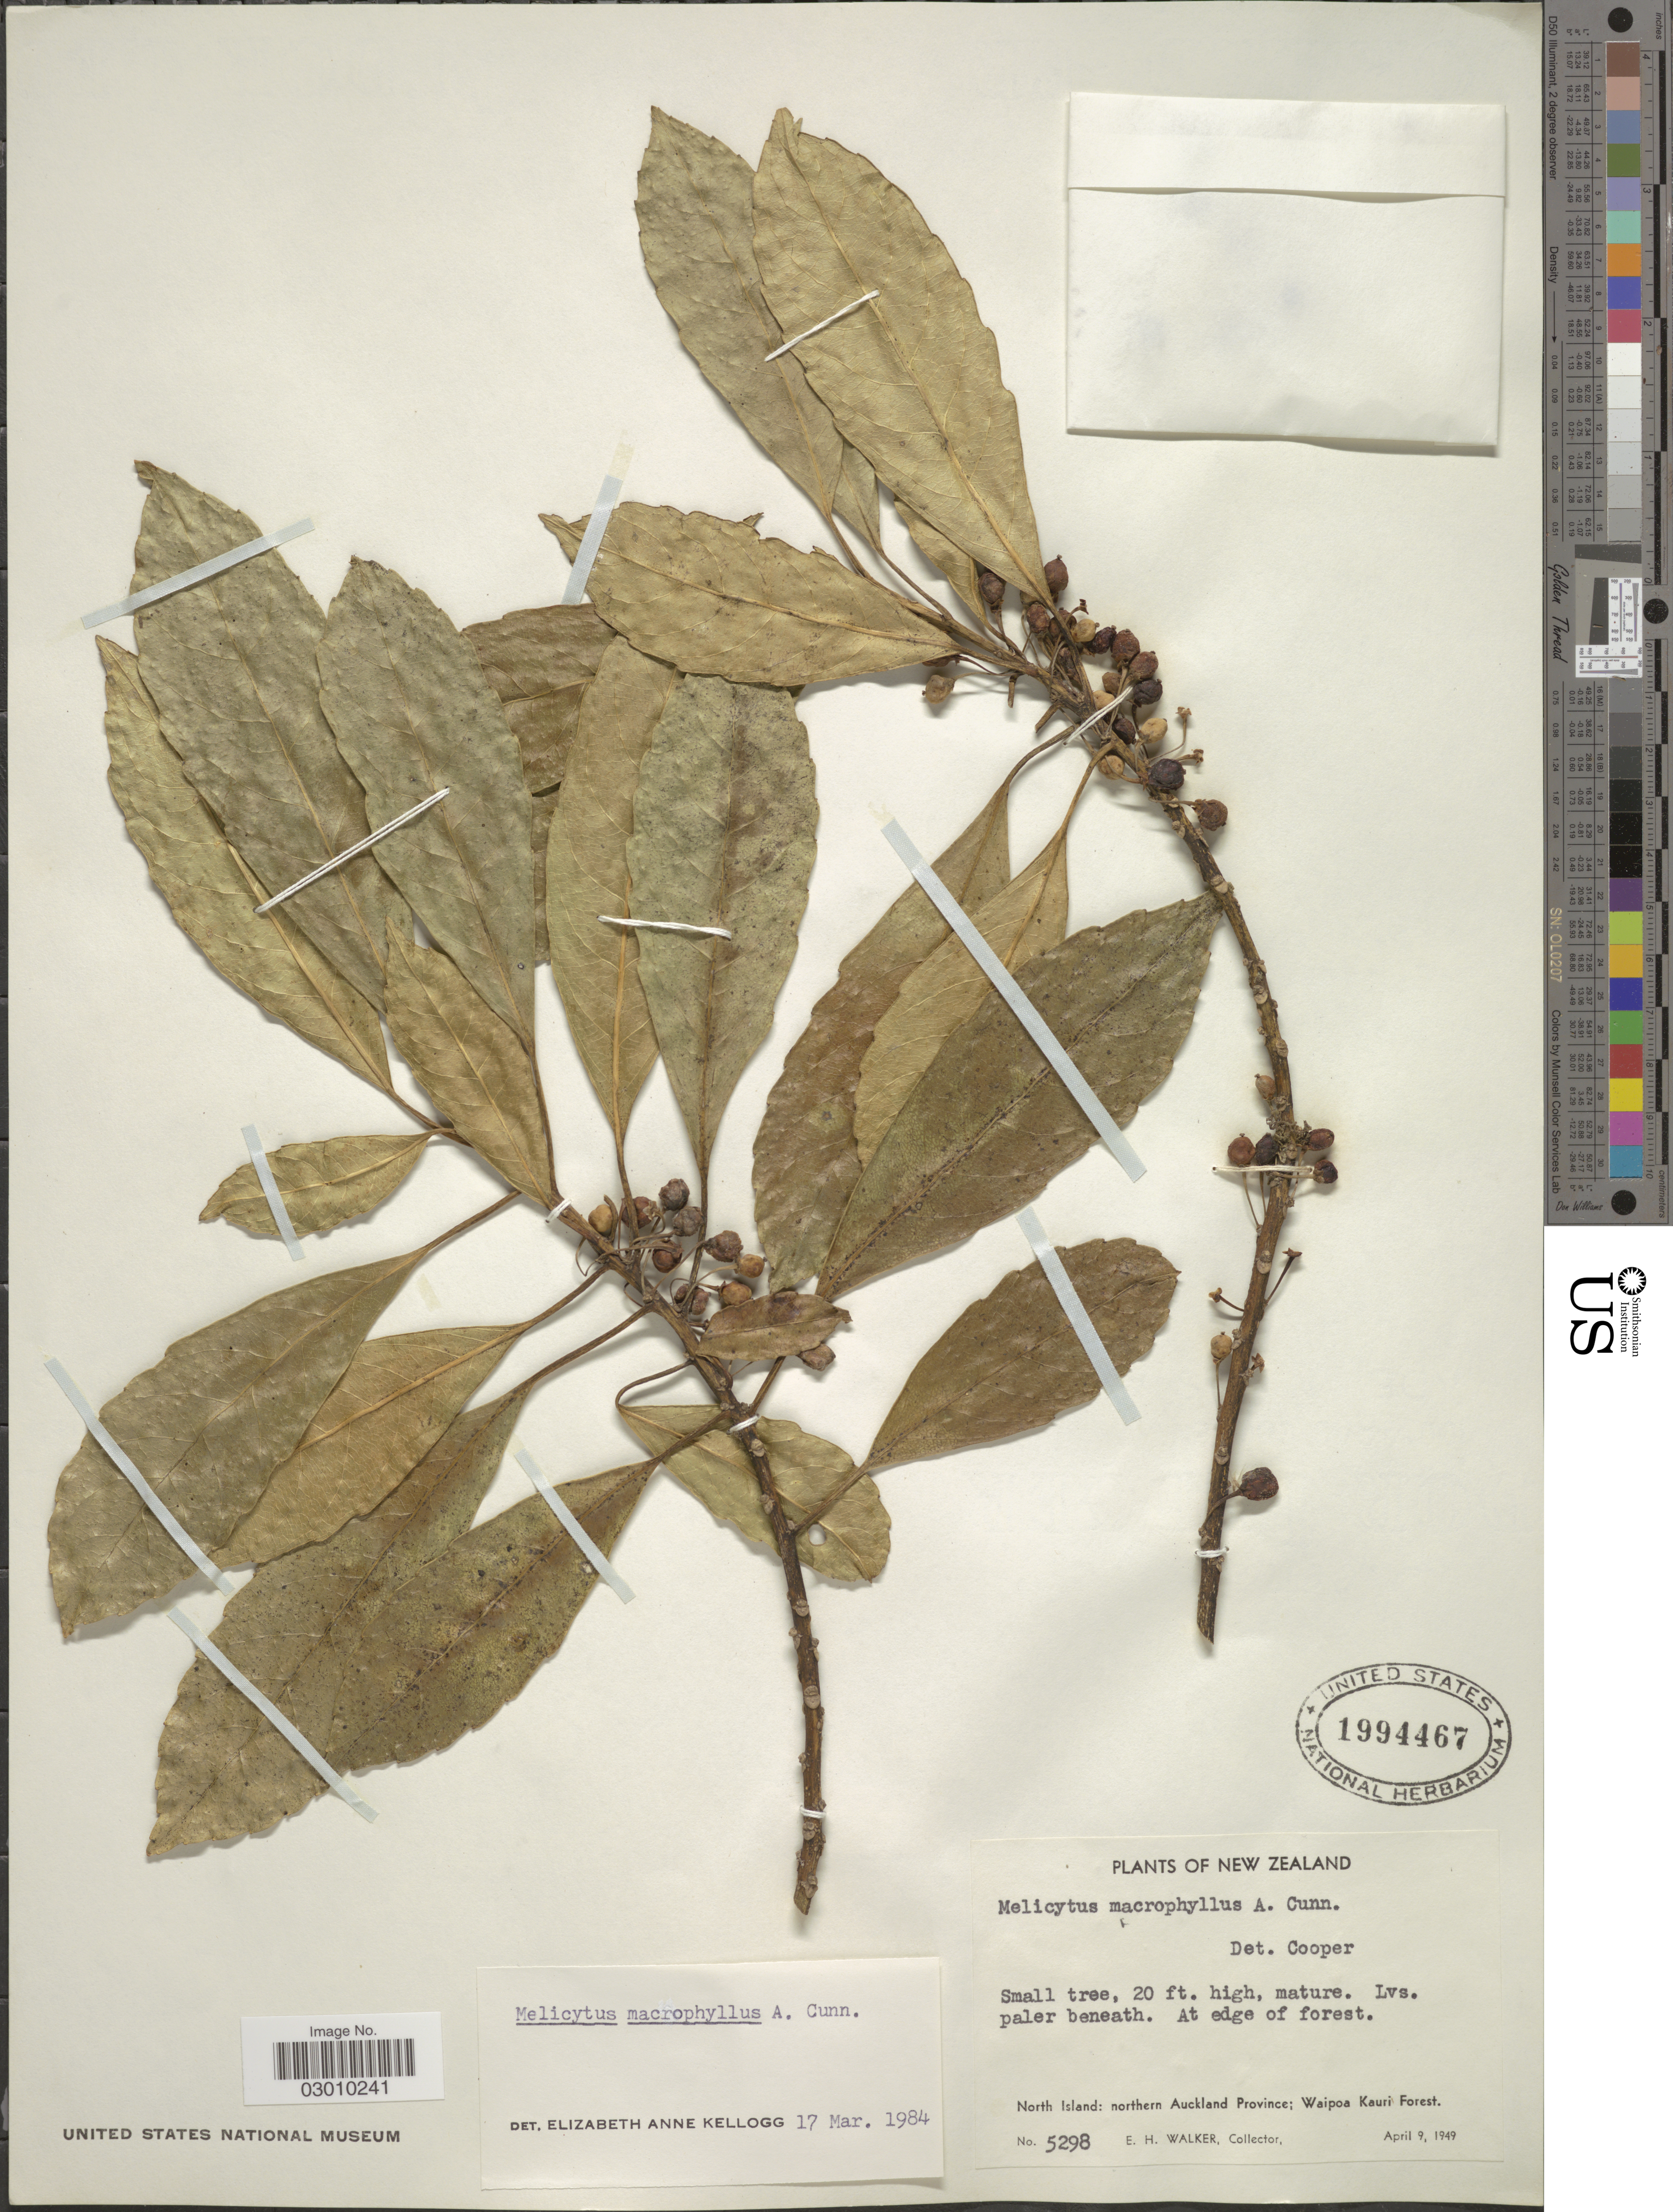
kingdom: Plantae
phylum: Tracheophyta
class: Magnoliopsida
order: Malpighiales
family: Violaceae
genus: Melicytus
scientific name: Melicytus macrophyllus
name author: A. Cunn.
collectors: E. H. Walker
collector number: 5298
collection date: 1949-04-09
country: New Zealand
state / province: Auckland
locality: North Island: northern Auckland Province; Waipoa Kauri Forest.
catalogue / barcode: US 1994467